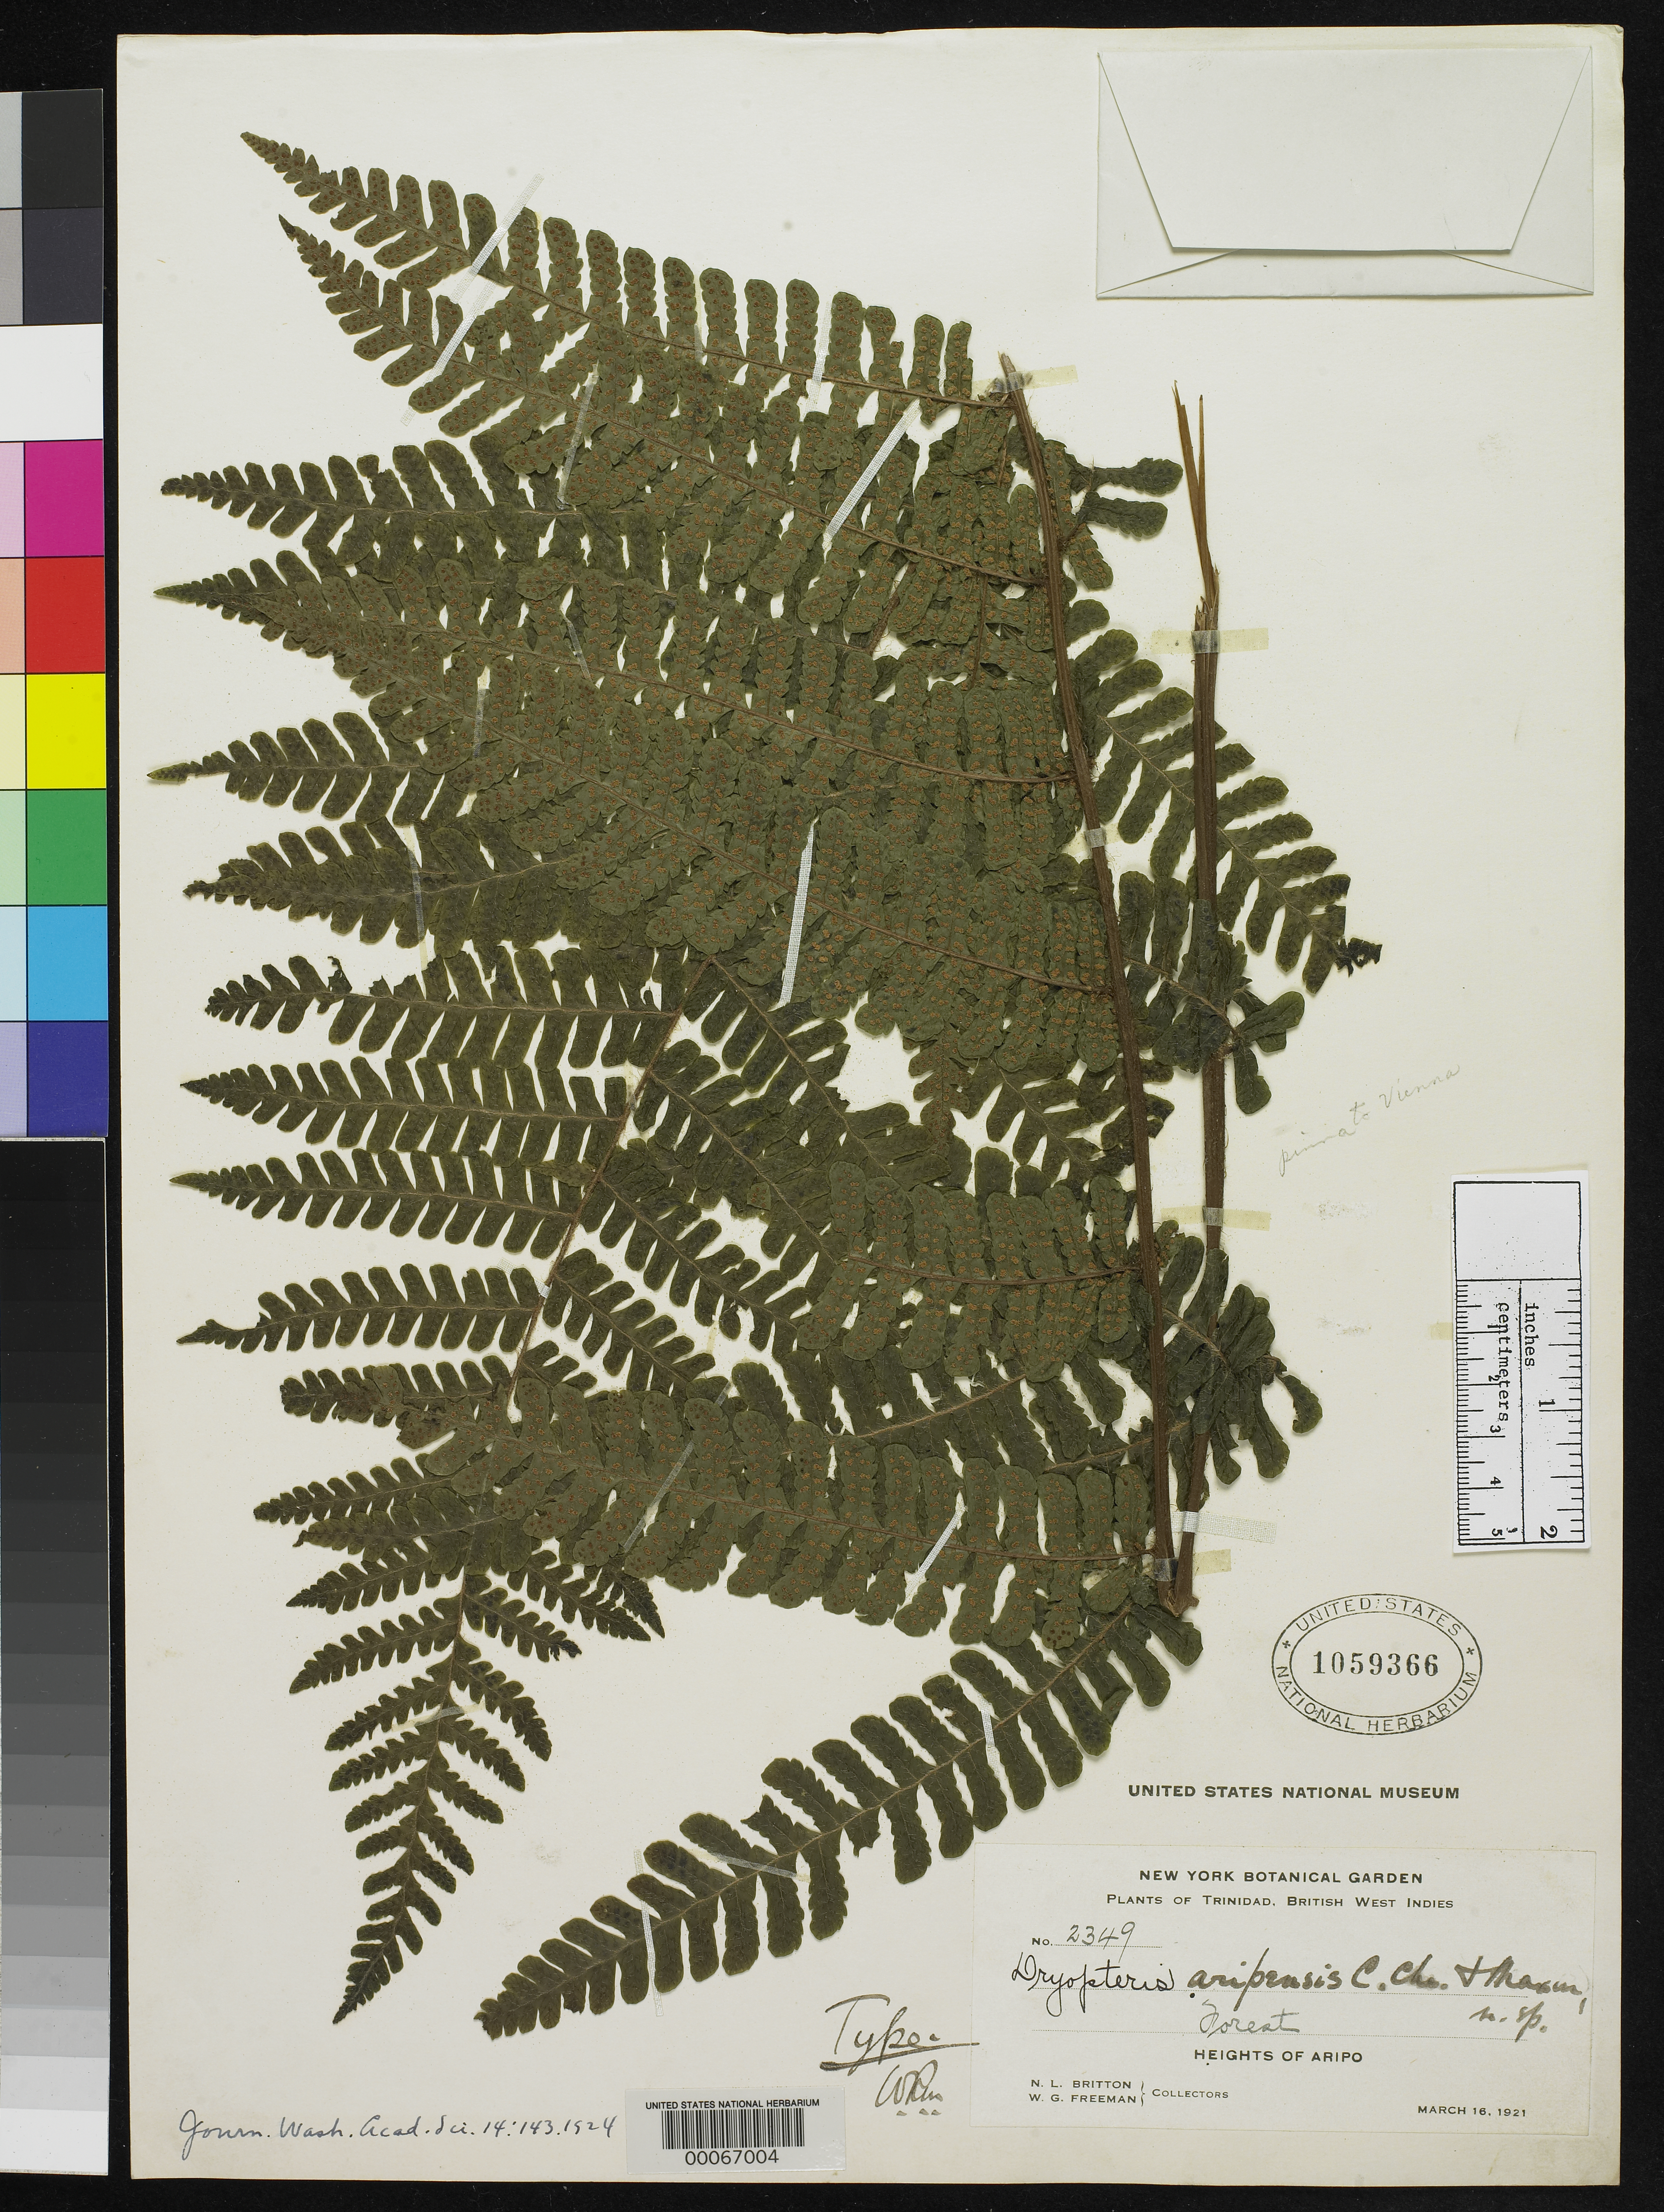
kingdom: Plantae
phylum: Tracheophyta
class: Polypodiopsida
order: Polypodiales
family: Dryopteridaceae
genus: Dryopteris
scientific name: Dryopteris aripensis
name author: C. Chr. & Maxon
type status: Holotype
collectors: N. Britton & W. Freeman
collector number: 2349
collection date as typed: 16 Mar 1921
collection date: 1921-03-16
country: Trinidad and Tobago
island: Trinidad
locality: Heights of Aripo.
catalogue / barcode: US 1059366